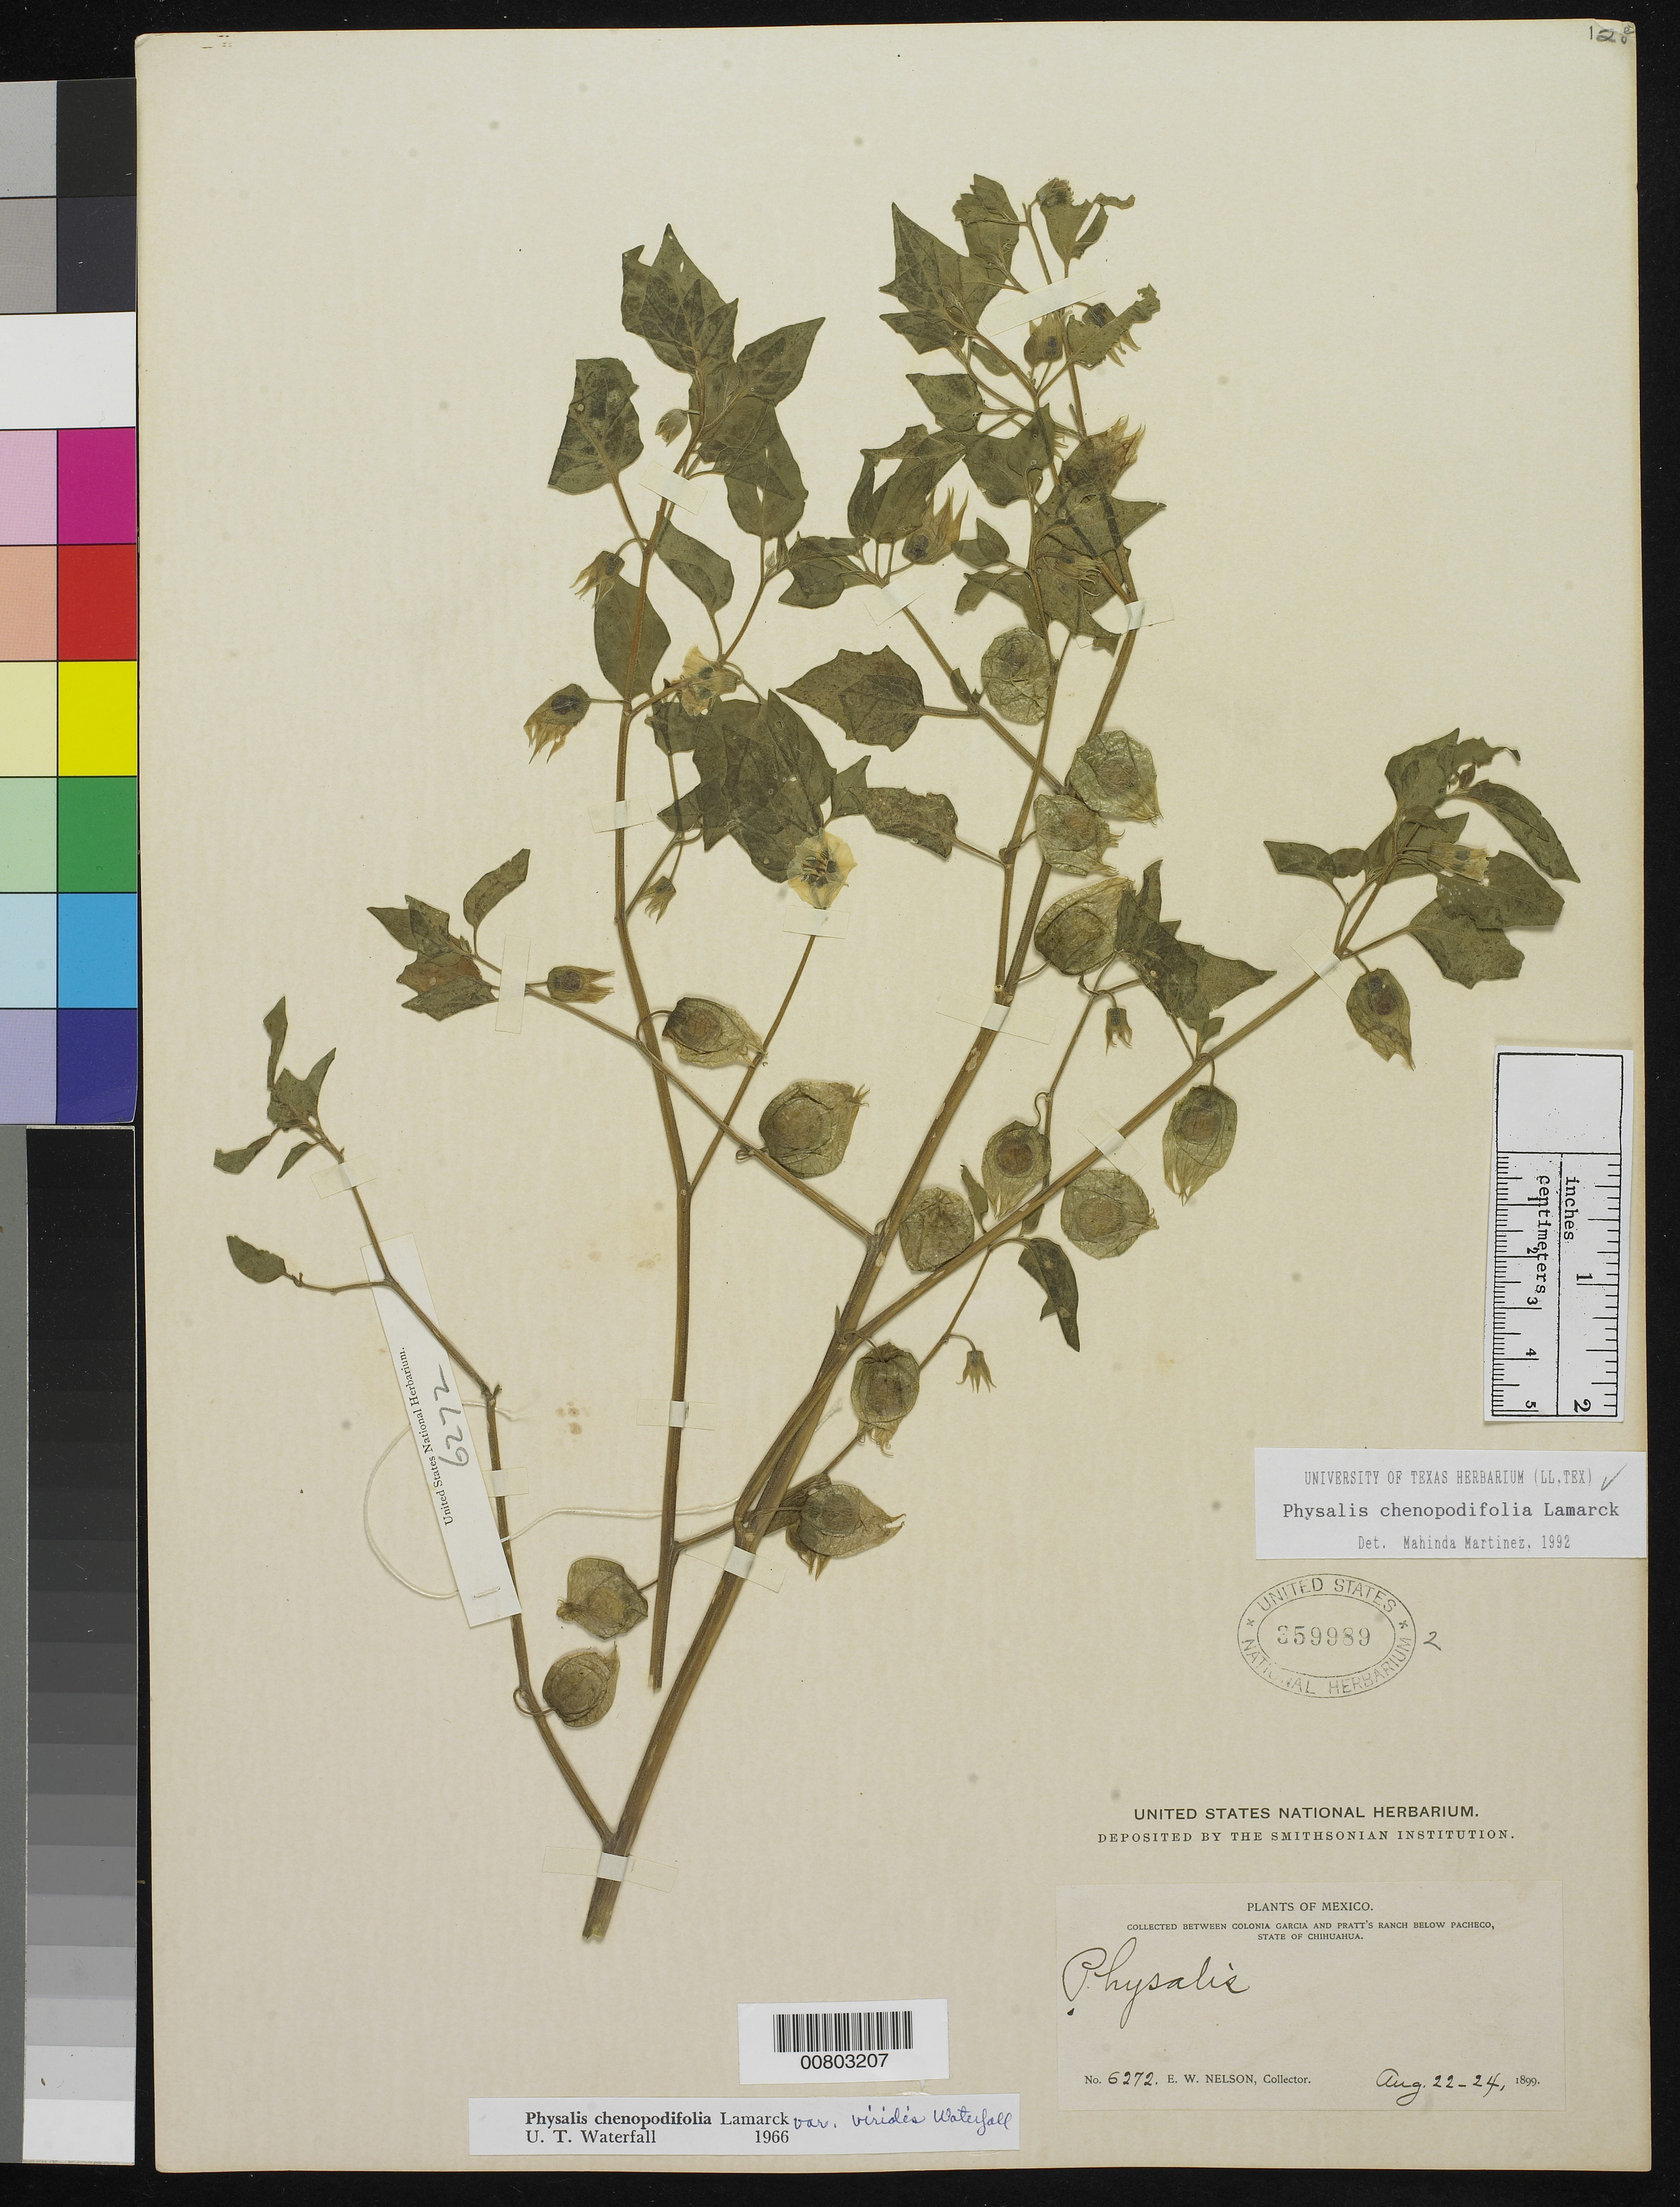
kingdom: Plantae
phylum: Tracheophyta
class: Magnoliopsida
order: Solanales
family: Solanaceae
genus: Physalis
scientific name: Physalis chenopodifolia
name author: Lam.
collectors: E. W. Nelson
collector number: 6272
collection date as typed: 22 Aug 1899 to 24 Aug 1899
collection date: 1899-08-22/1899-08-24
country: Mexico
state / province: Chihuahua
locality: Between Colonia García and Pratt's Ranch below Pacheco, Chihuahua.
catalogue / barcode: US 359989